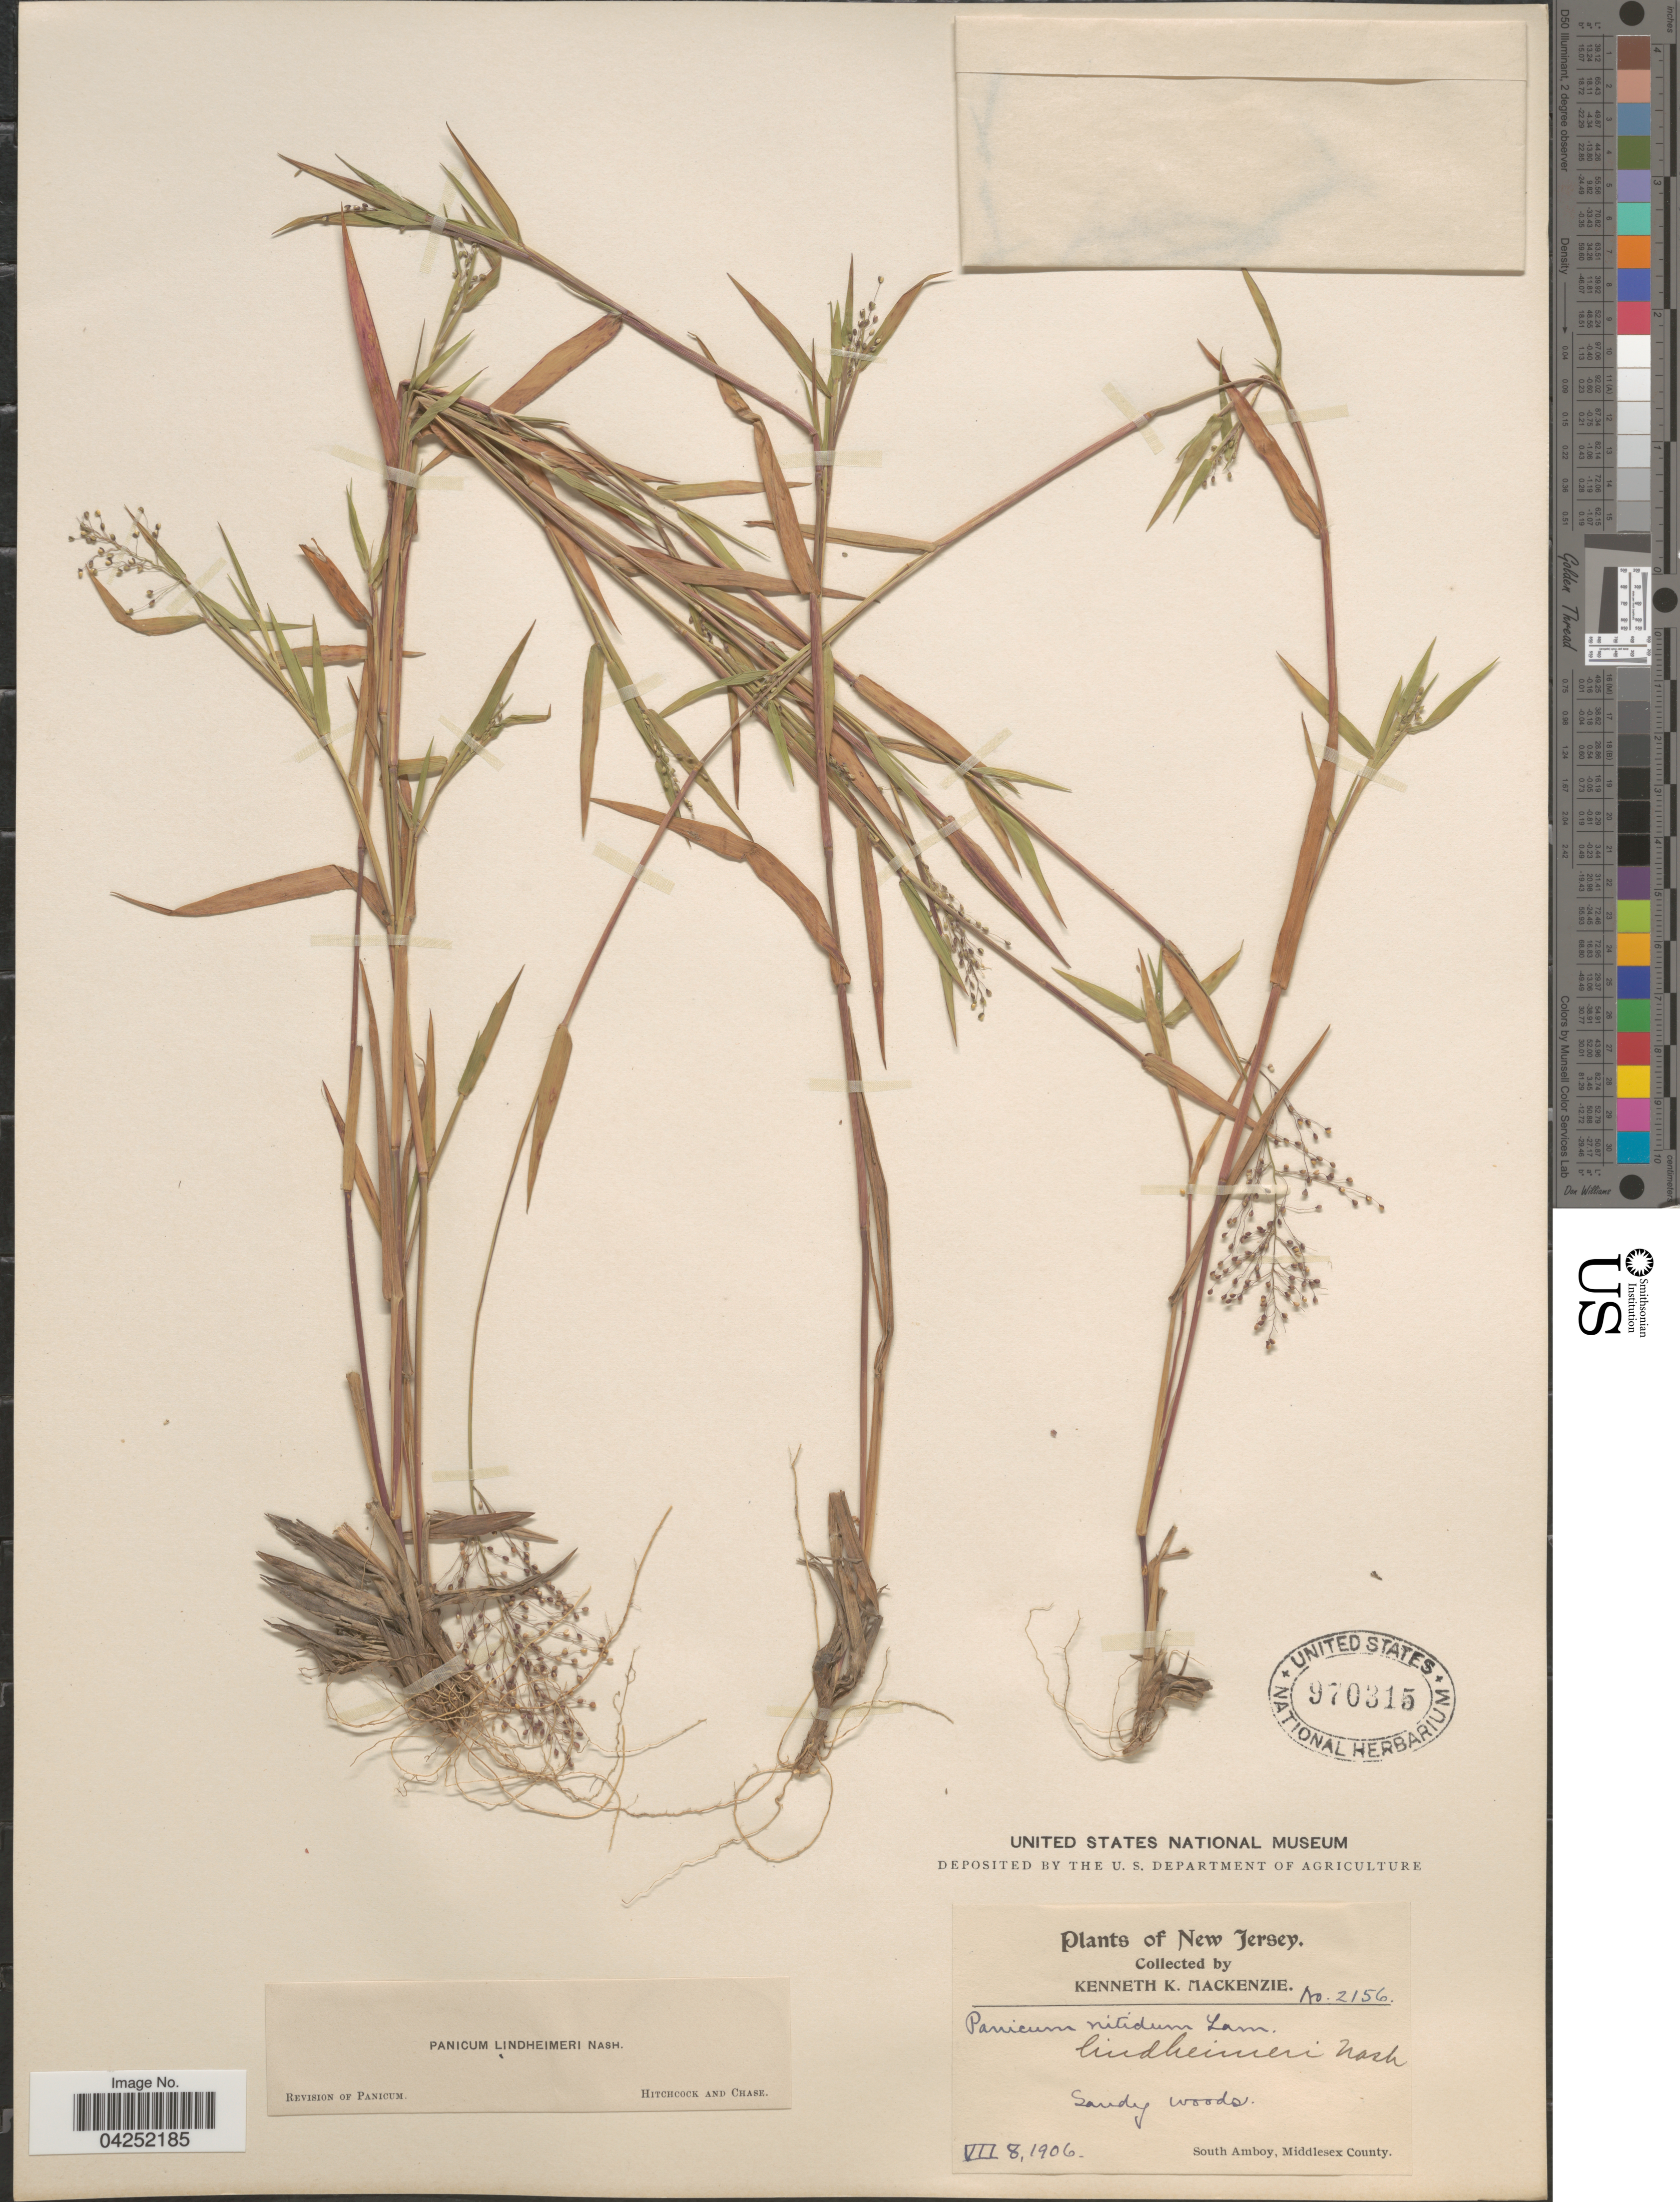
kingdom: Plantae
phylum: Tracheophyta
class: Liliopsida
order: Poales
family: Poaceae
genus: Dichanthelium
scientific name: Dichanthelium acuminatum var. lindheimeri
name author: (Nash) Gould & C.A. Clark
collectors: K. K. Mackenzie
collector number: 2156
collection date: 1906-07-08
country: United States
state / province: New Jersey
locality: Sandy woods. South Amboy, Middlesex County.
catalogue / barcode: US 970315